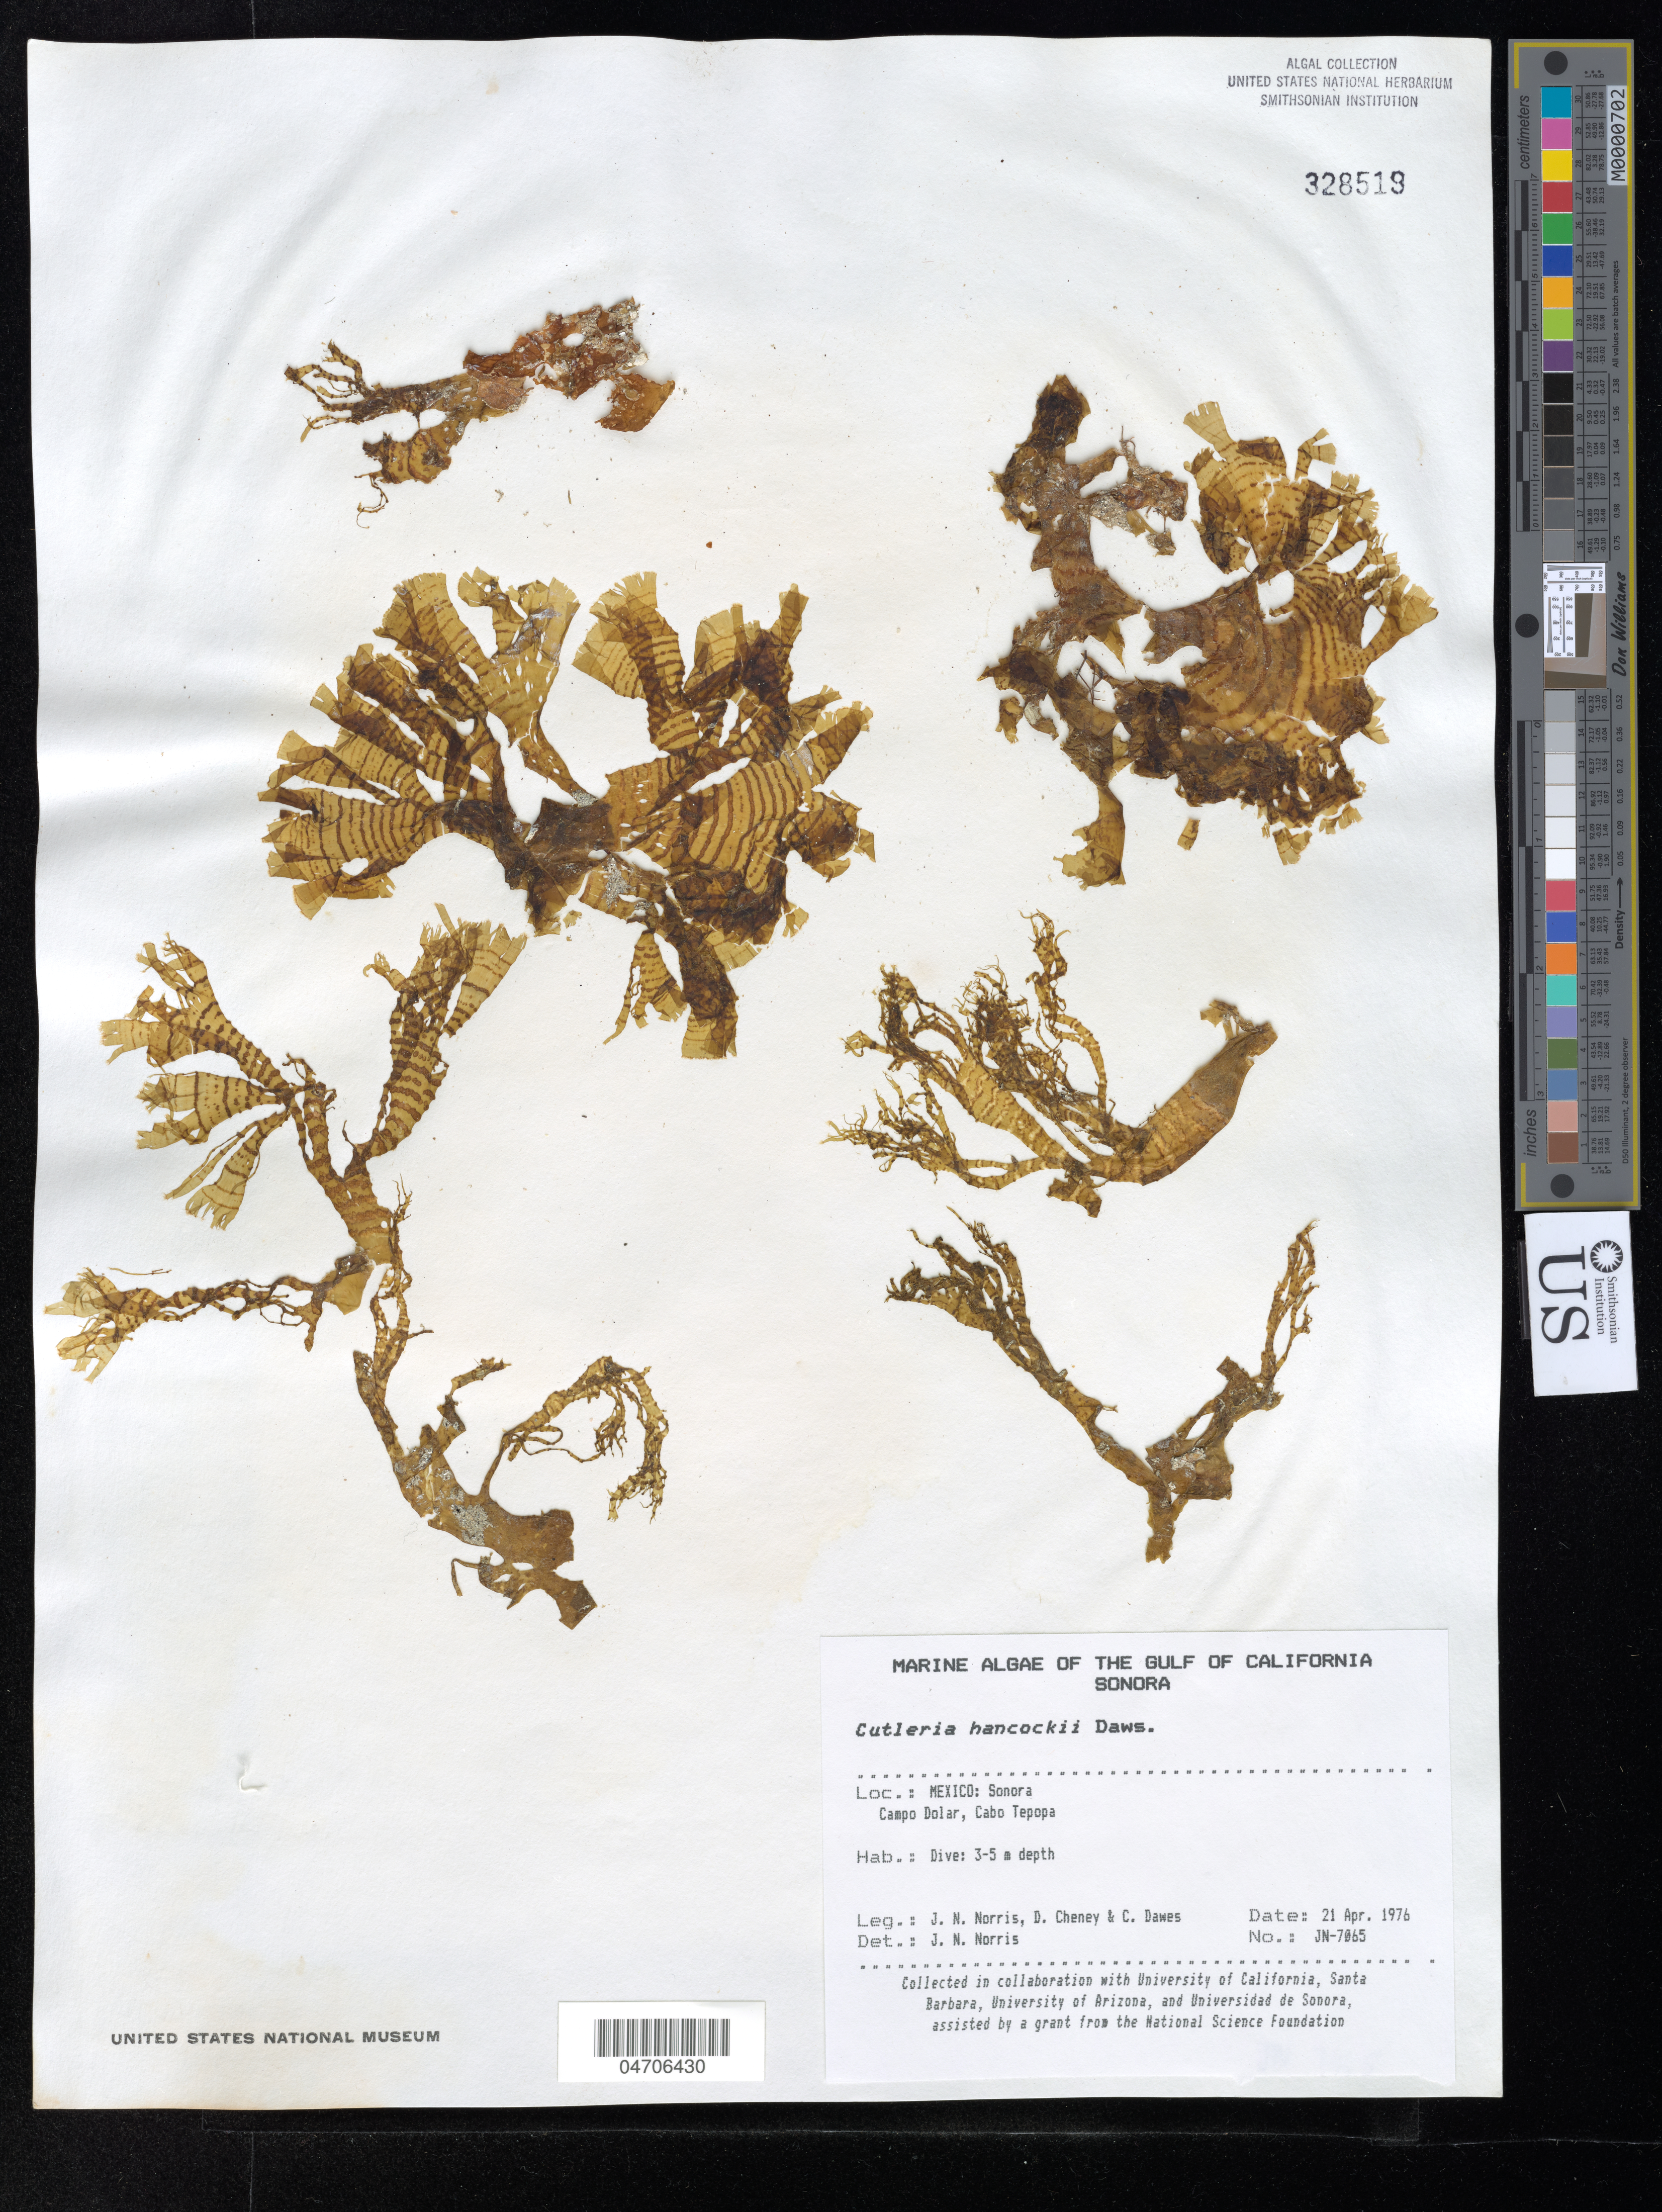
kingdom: Chromista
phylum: Ochrophyta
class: Phaeophyceae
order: Cutleriales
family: Cutleriaceae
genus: Cutleria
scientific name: Cutleria hancockii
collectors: J. Norris, D. Cheney & C. Dawes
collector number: JN-7065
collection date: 1976-04-21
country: Mexico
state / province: Sonora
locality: The Gulf of California. Campo Dolar, Cabo Tepopa.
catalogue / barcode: US 328519